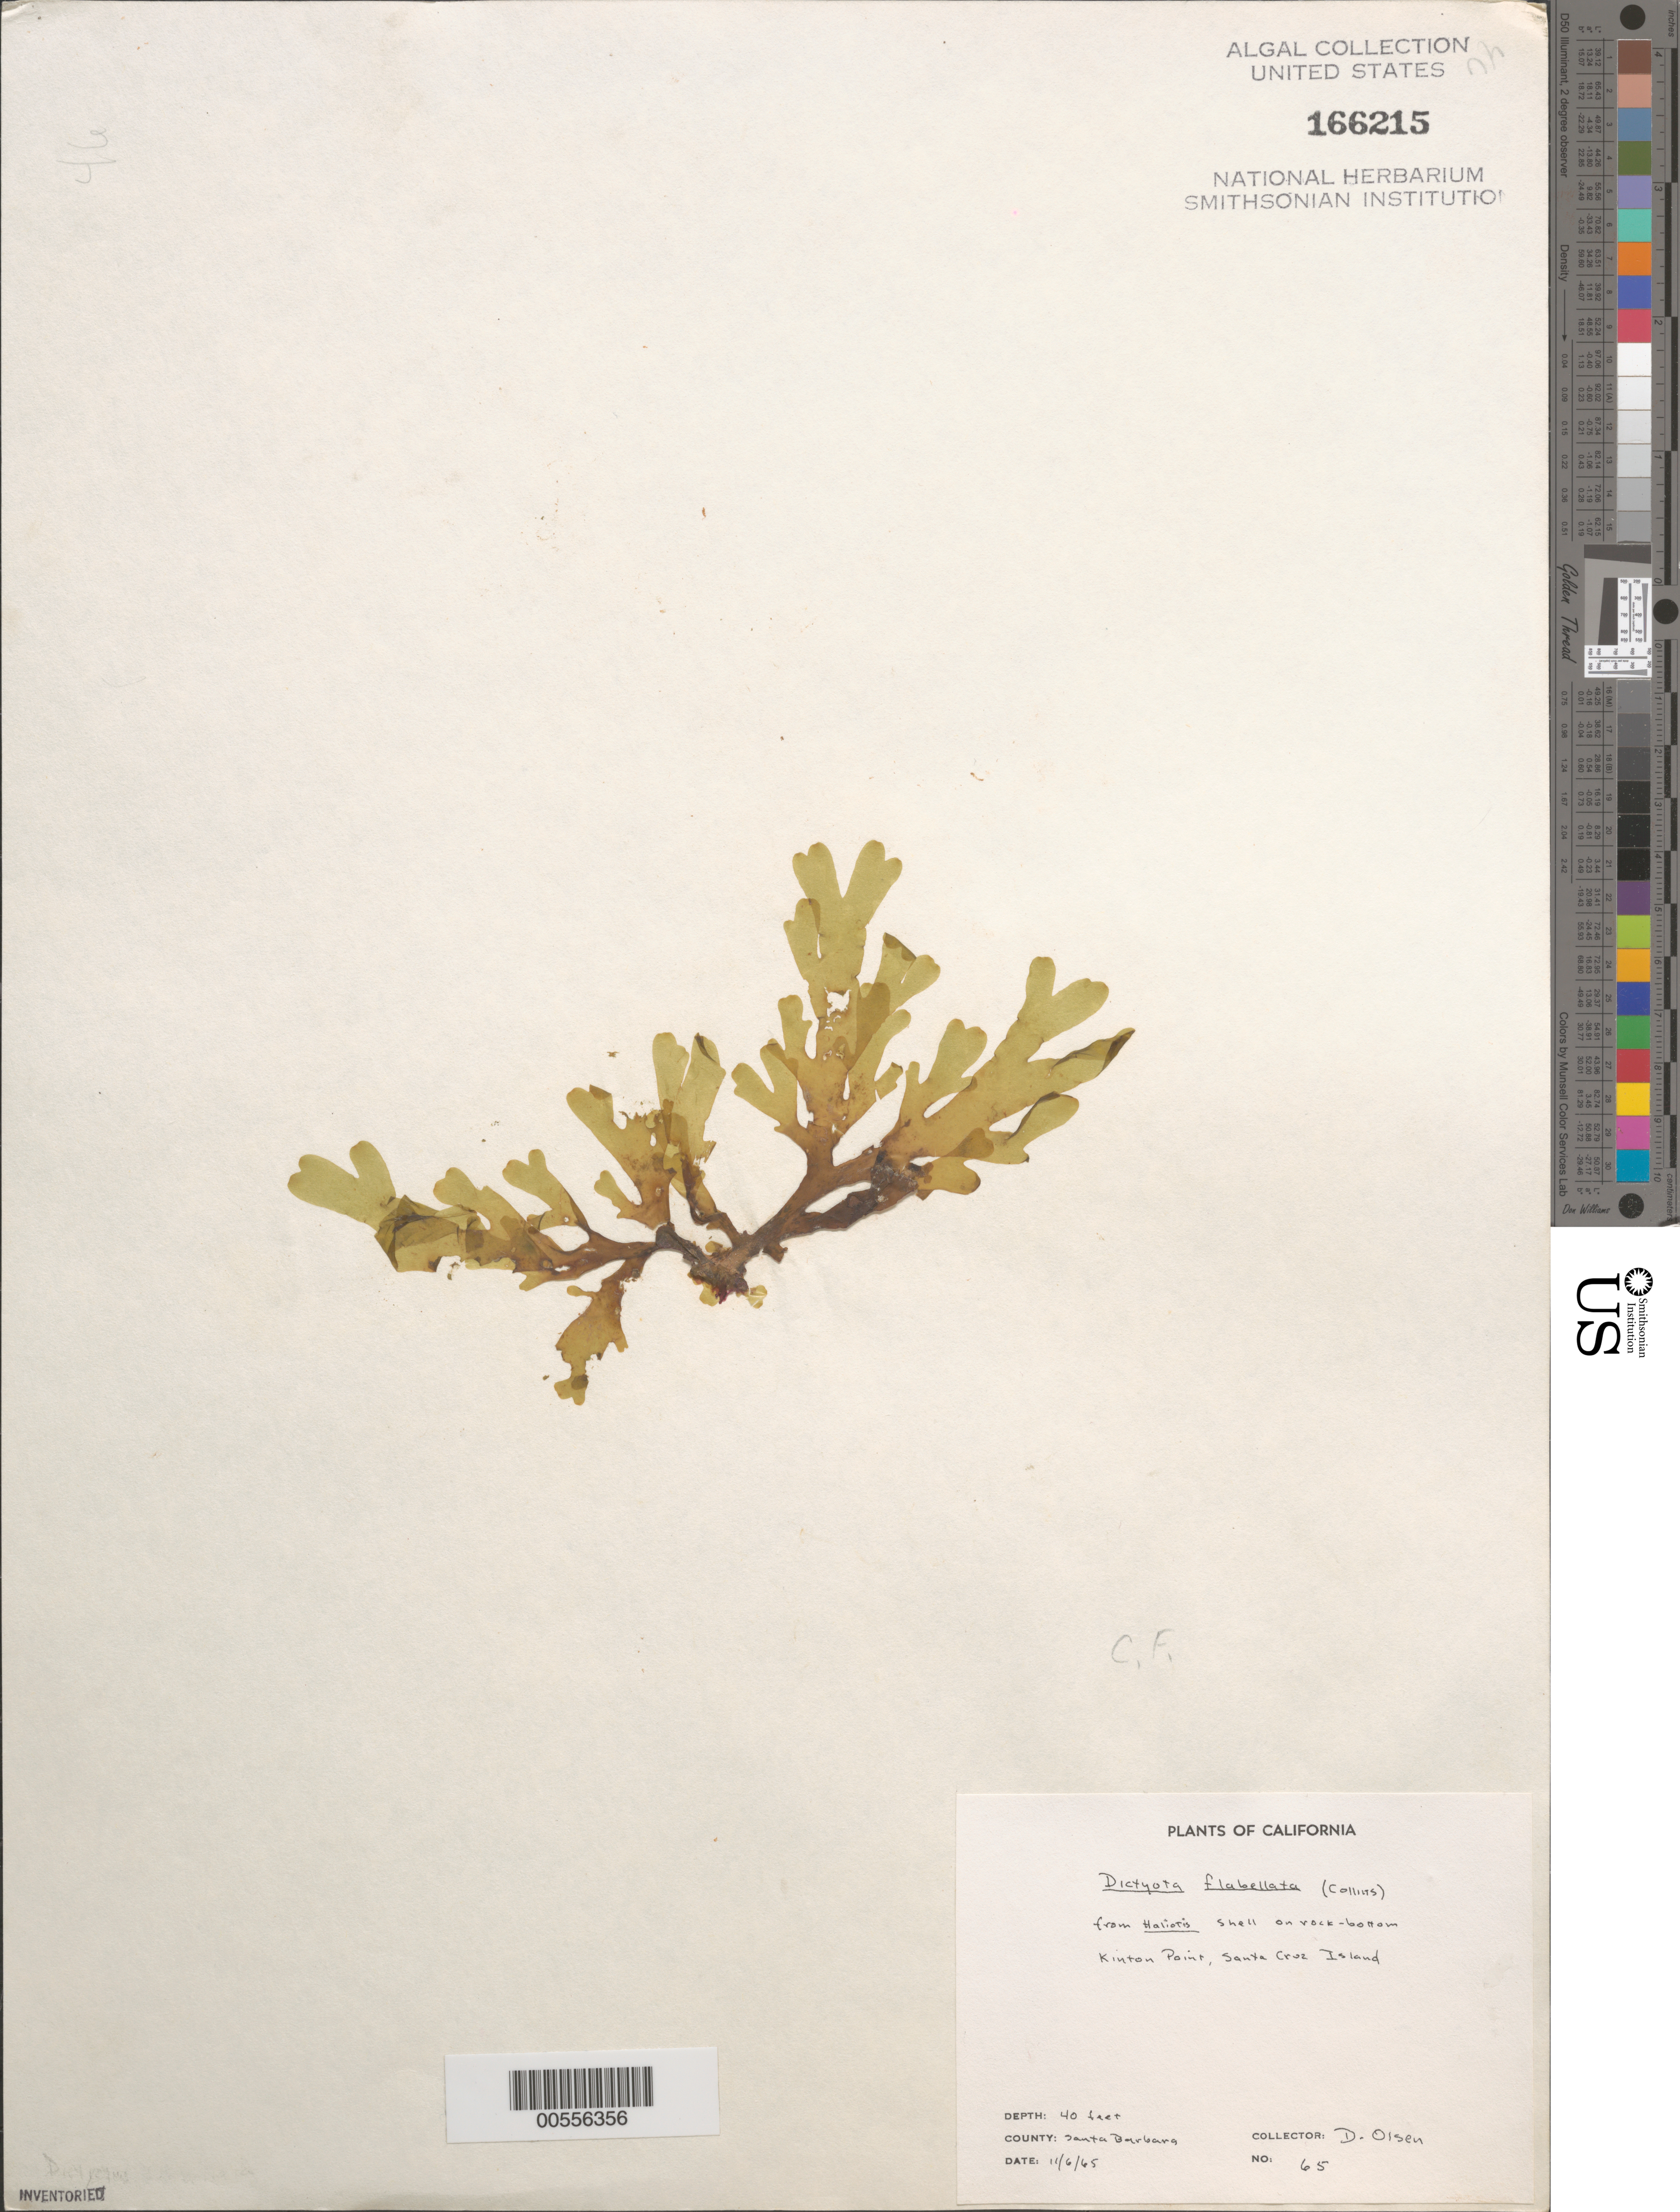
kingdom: Chromista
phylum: Ochrophyta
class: Phaeophyceae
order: Dictyotales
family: Dictyotaceae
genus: Dictyota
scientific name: Dictyota flabellata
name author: (Collins) Setch. & N.L. Gardner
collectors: D. Olsen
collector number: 65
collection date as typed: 06 Nov 1965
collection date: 1965-11-06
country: United States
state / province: California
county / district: Santa Barbara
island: Santa Cruz Island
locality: Kinton Point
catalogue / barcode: US 166215